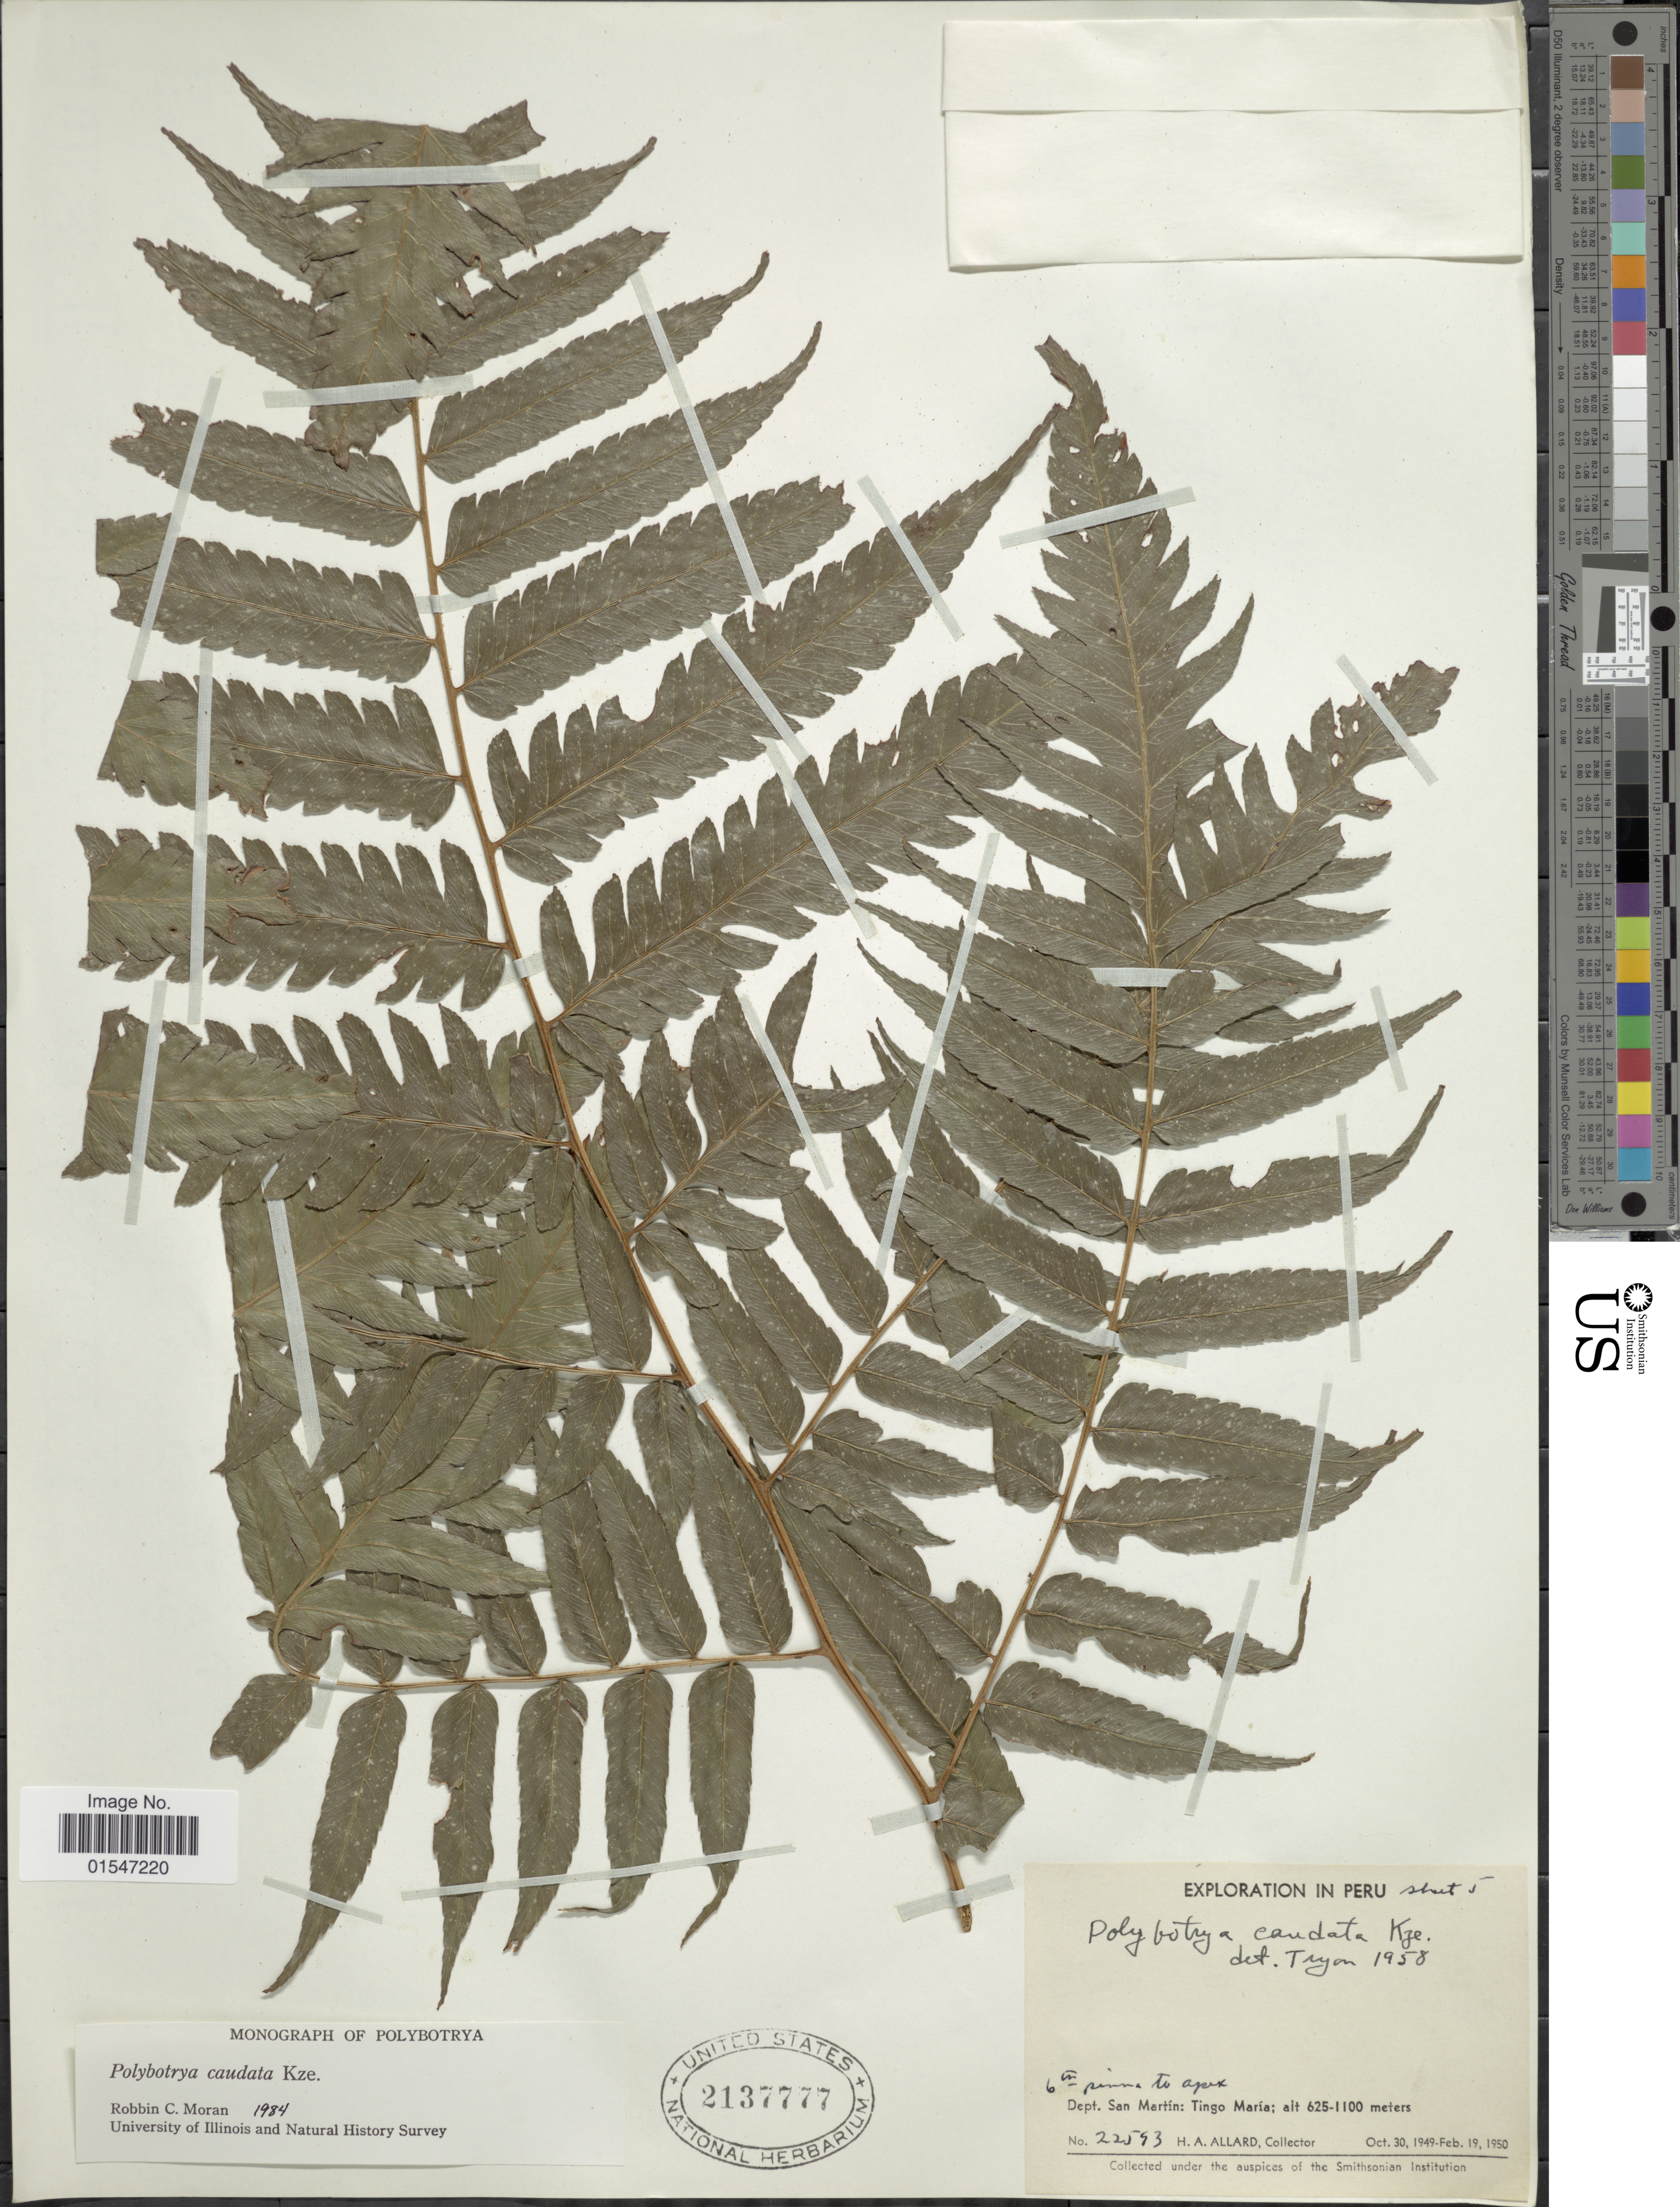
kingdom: Plantae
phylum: Tracheophyta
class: Polypodiopsida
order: Polypodiales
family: Dryopteridaceae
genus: Polybotrya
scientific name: Polybotrya caudata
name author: Kunze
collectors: H. A. Allard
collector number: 22593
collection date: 1949-10-30/1950-02-19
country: Peru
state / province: San Martín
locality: Tingo María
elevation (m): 625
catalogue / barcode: US 2137777